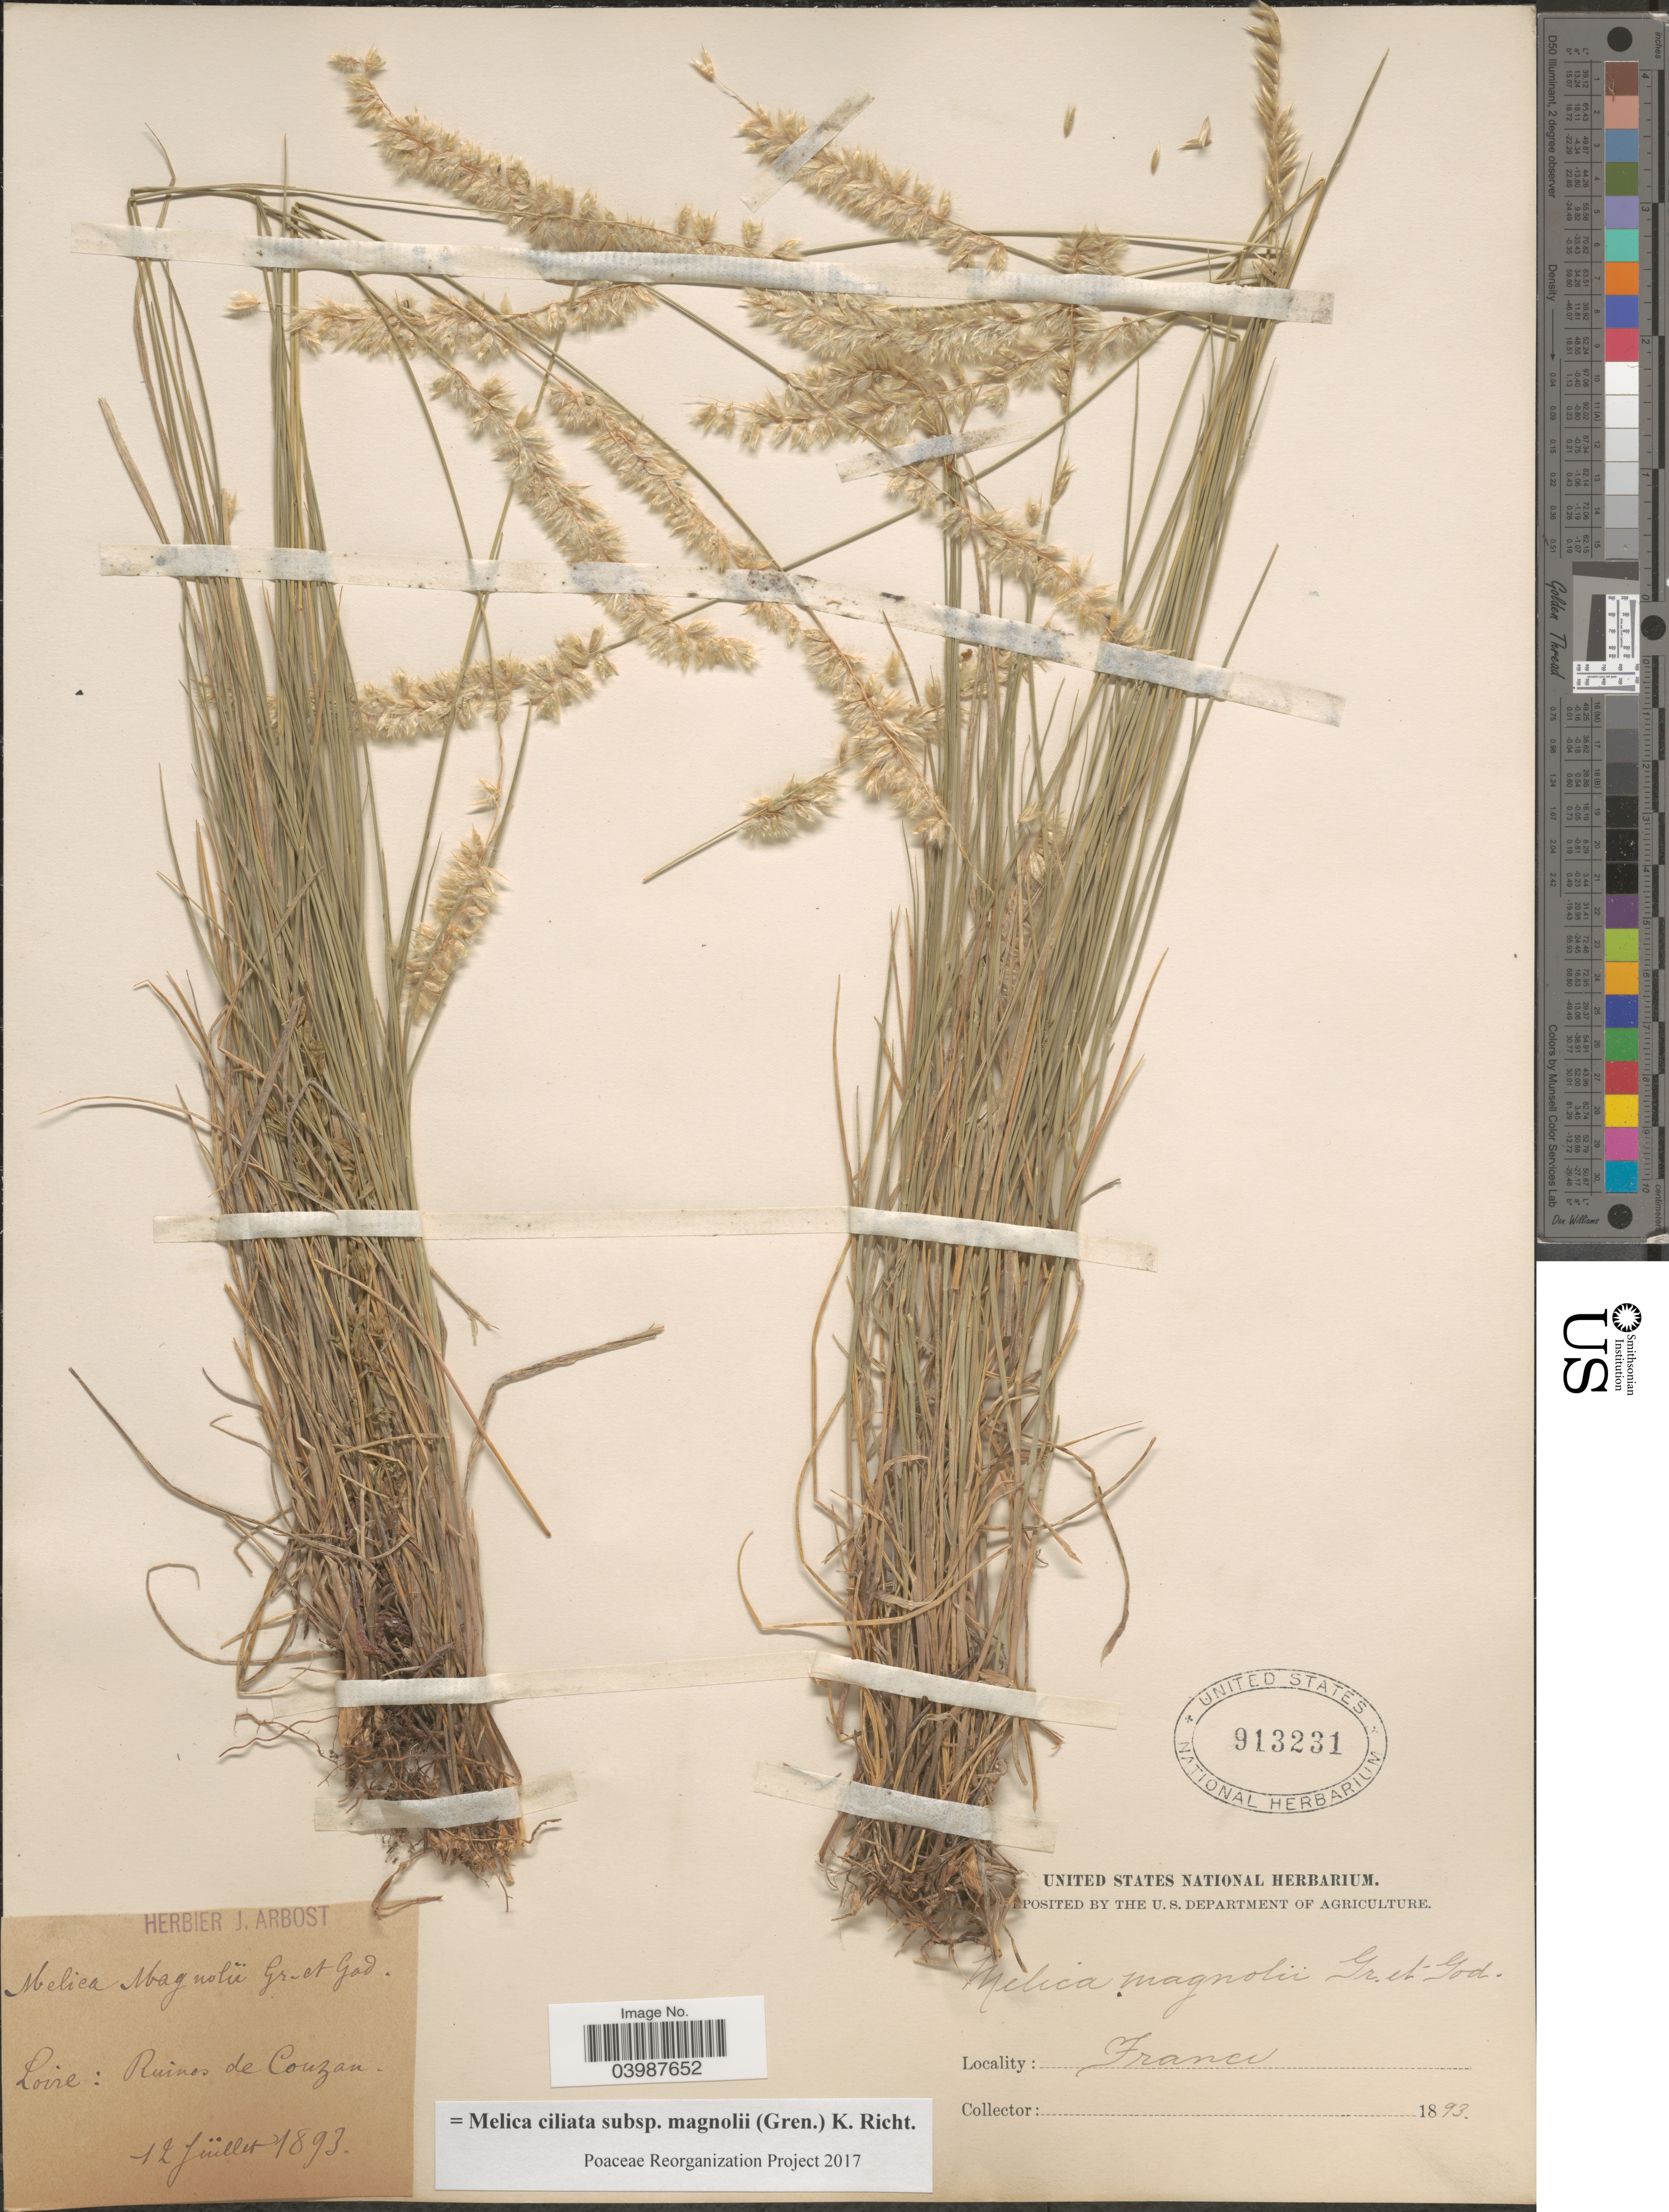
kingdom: Plantae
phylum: Tracheophyta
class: Liliopsida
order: Poales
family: Poaceae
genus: Melica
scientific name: Melica ciliata subsp. magnolii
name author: K. Richt.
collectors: ex herb. J. Arbost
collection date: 1893-07-12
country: France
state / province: Pays de la Loire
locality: Loire: Ruines de Couzan.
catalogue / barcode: US 913231